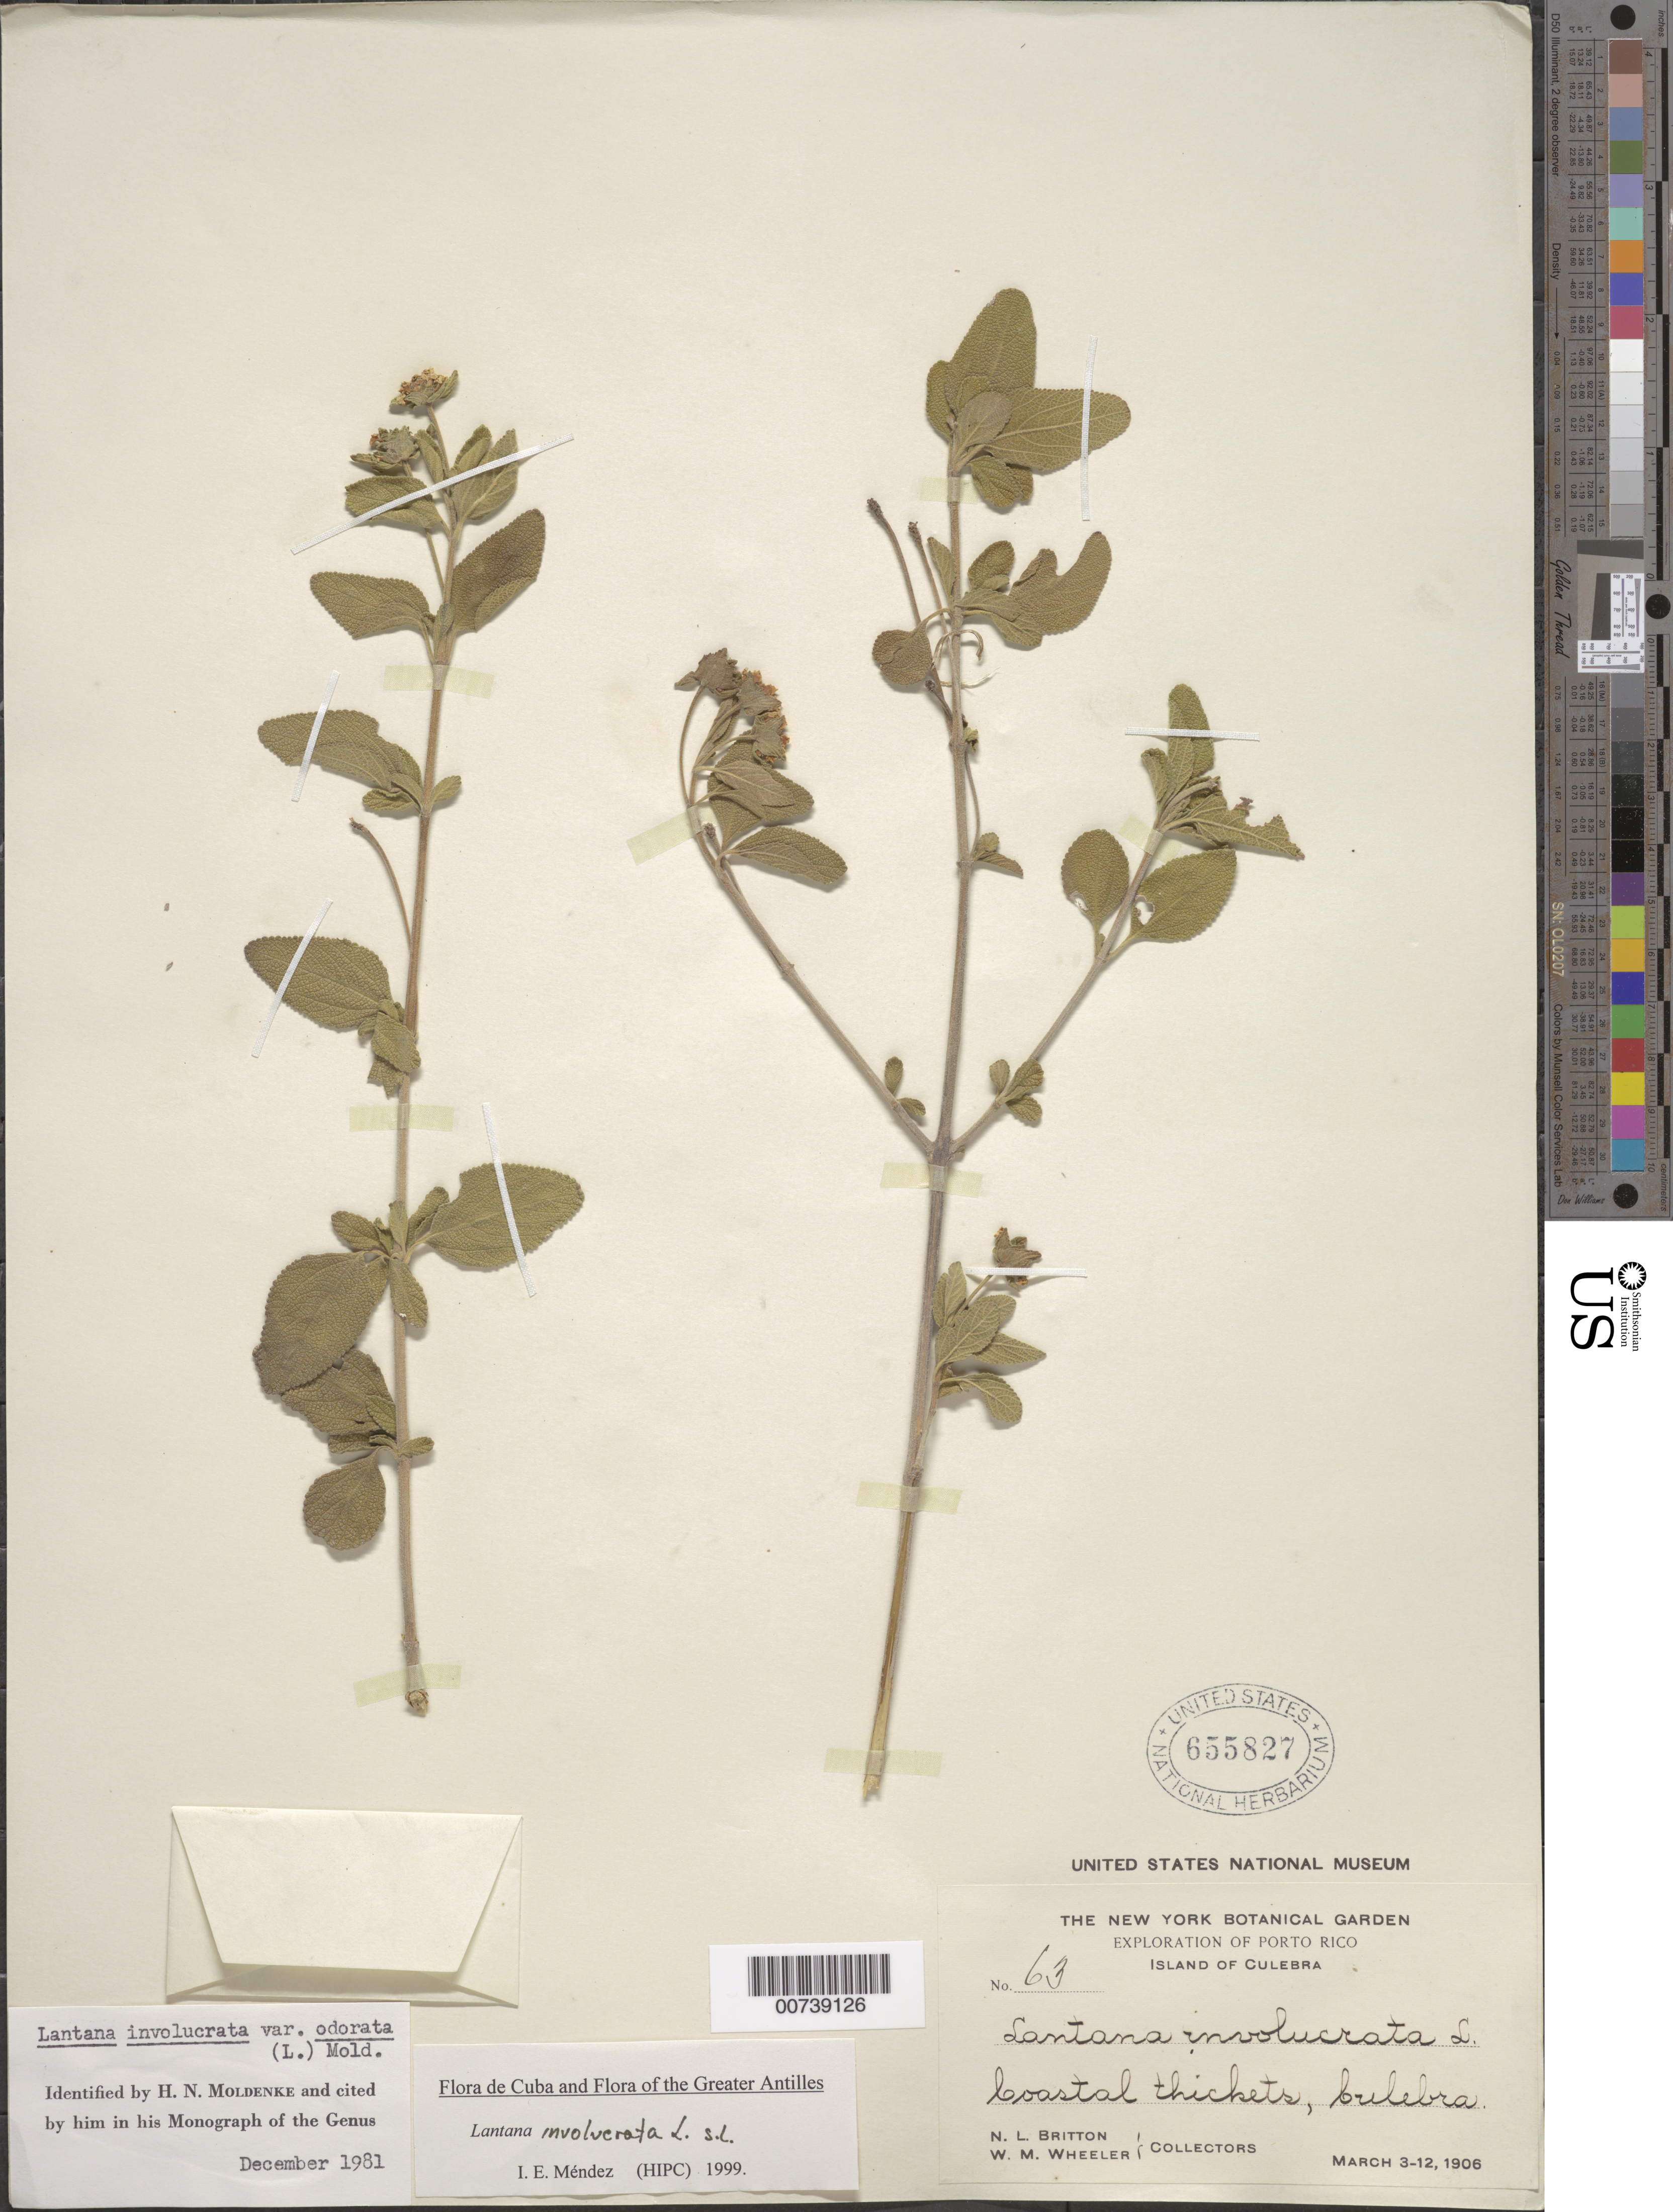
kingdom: Plantae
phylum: Tracheophyta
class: Magnoliopsida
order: Lamiales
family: Verbenaceae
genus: Lantana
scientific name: Lantana involucrata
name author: L.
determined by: Méndez, Isidro E., (HIPC)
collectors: N. Britton & W. Wheeler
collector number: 63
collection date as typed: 03 Mar 1906 to 12 Mar 1906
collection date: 1906-03-03/1906-03-12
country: Puerto Rico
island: Culebra I.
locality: Culebra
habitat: Coastal thickets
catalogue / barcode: US 655827